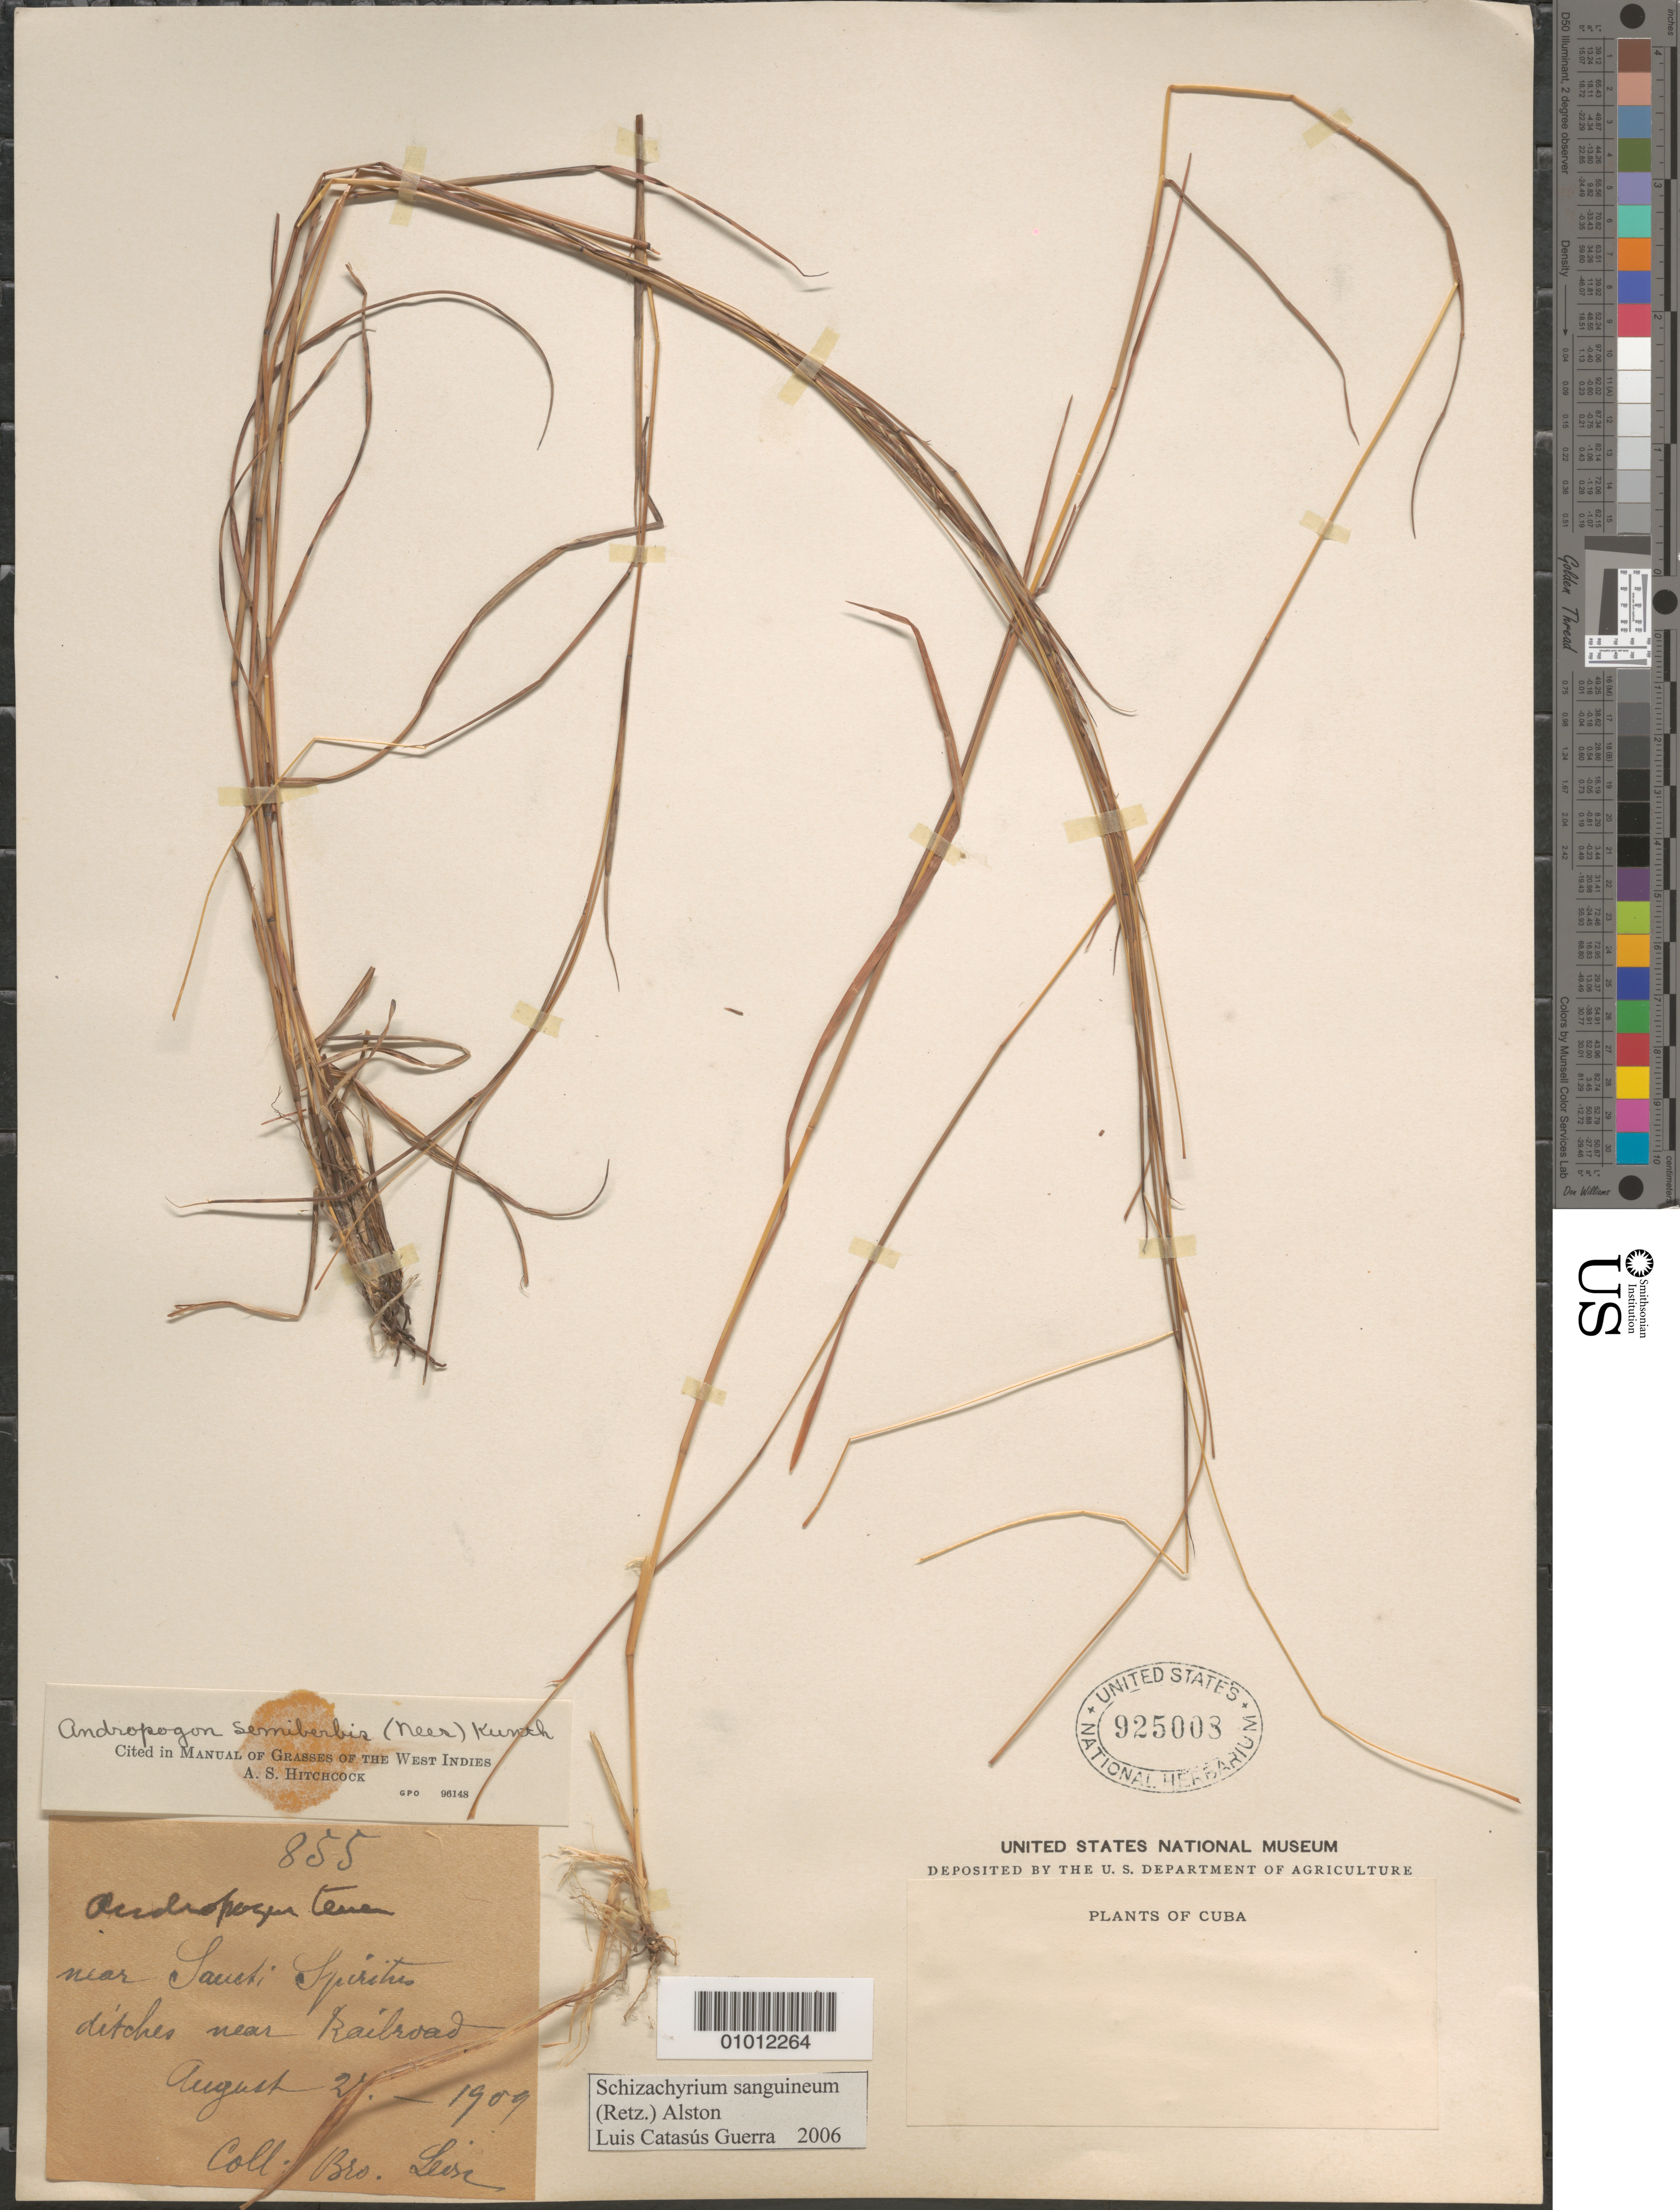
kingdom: Plantae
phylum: Tracheophyta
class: Liliopsida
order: Poales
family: Poaceae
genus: Schizachyrium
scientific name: Schizachyrium sanguineum var. sanguineum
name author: (Retz.) Alston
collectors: Bro. León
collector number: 855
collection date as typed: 27 Aug 1909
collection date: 1909-08-27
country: Cuba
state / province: Villa Clara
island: Cuba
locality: Near Sancti Spiritus ditches near Railroad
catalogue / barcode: US 925003